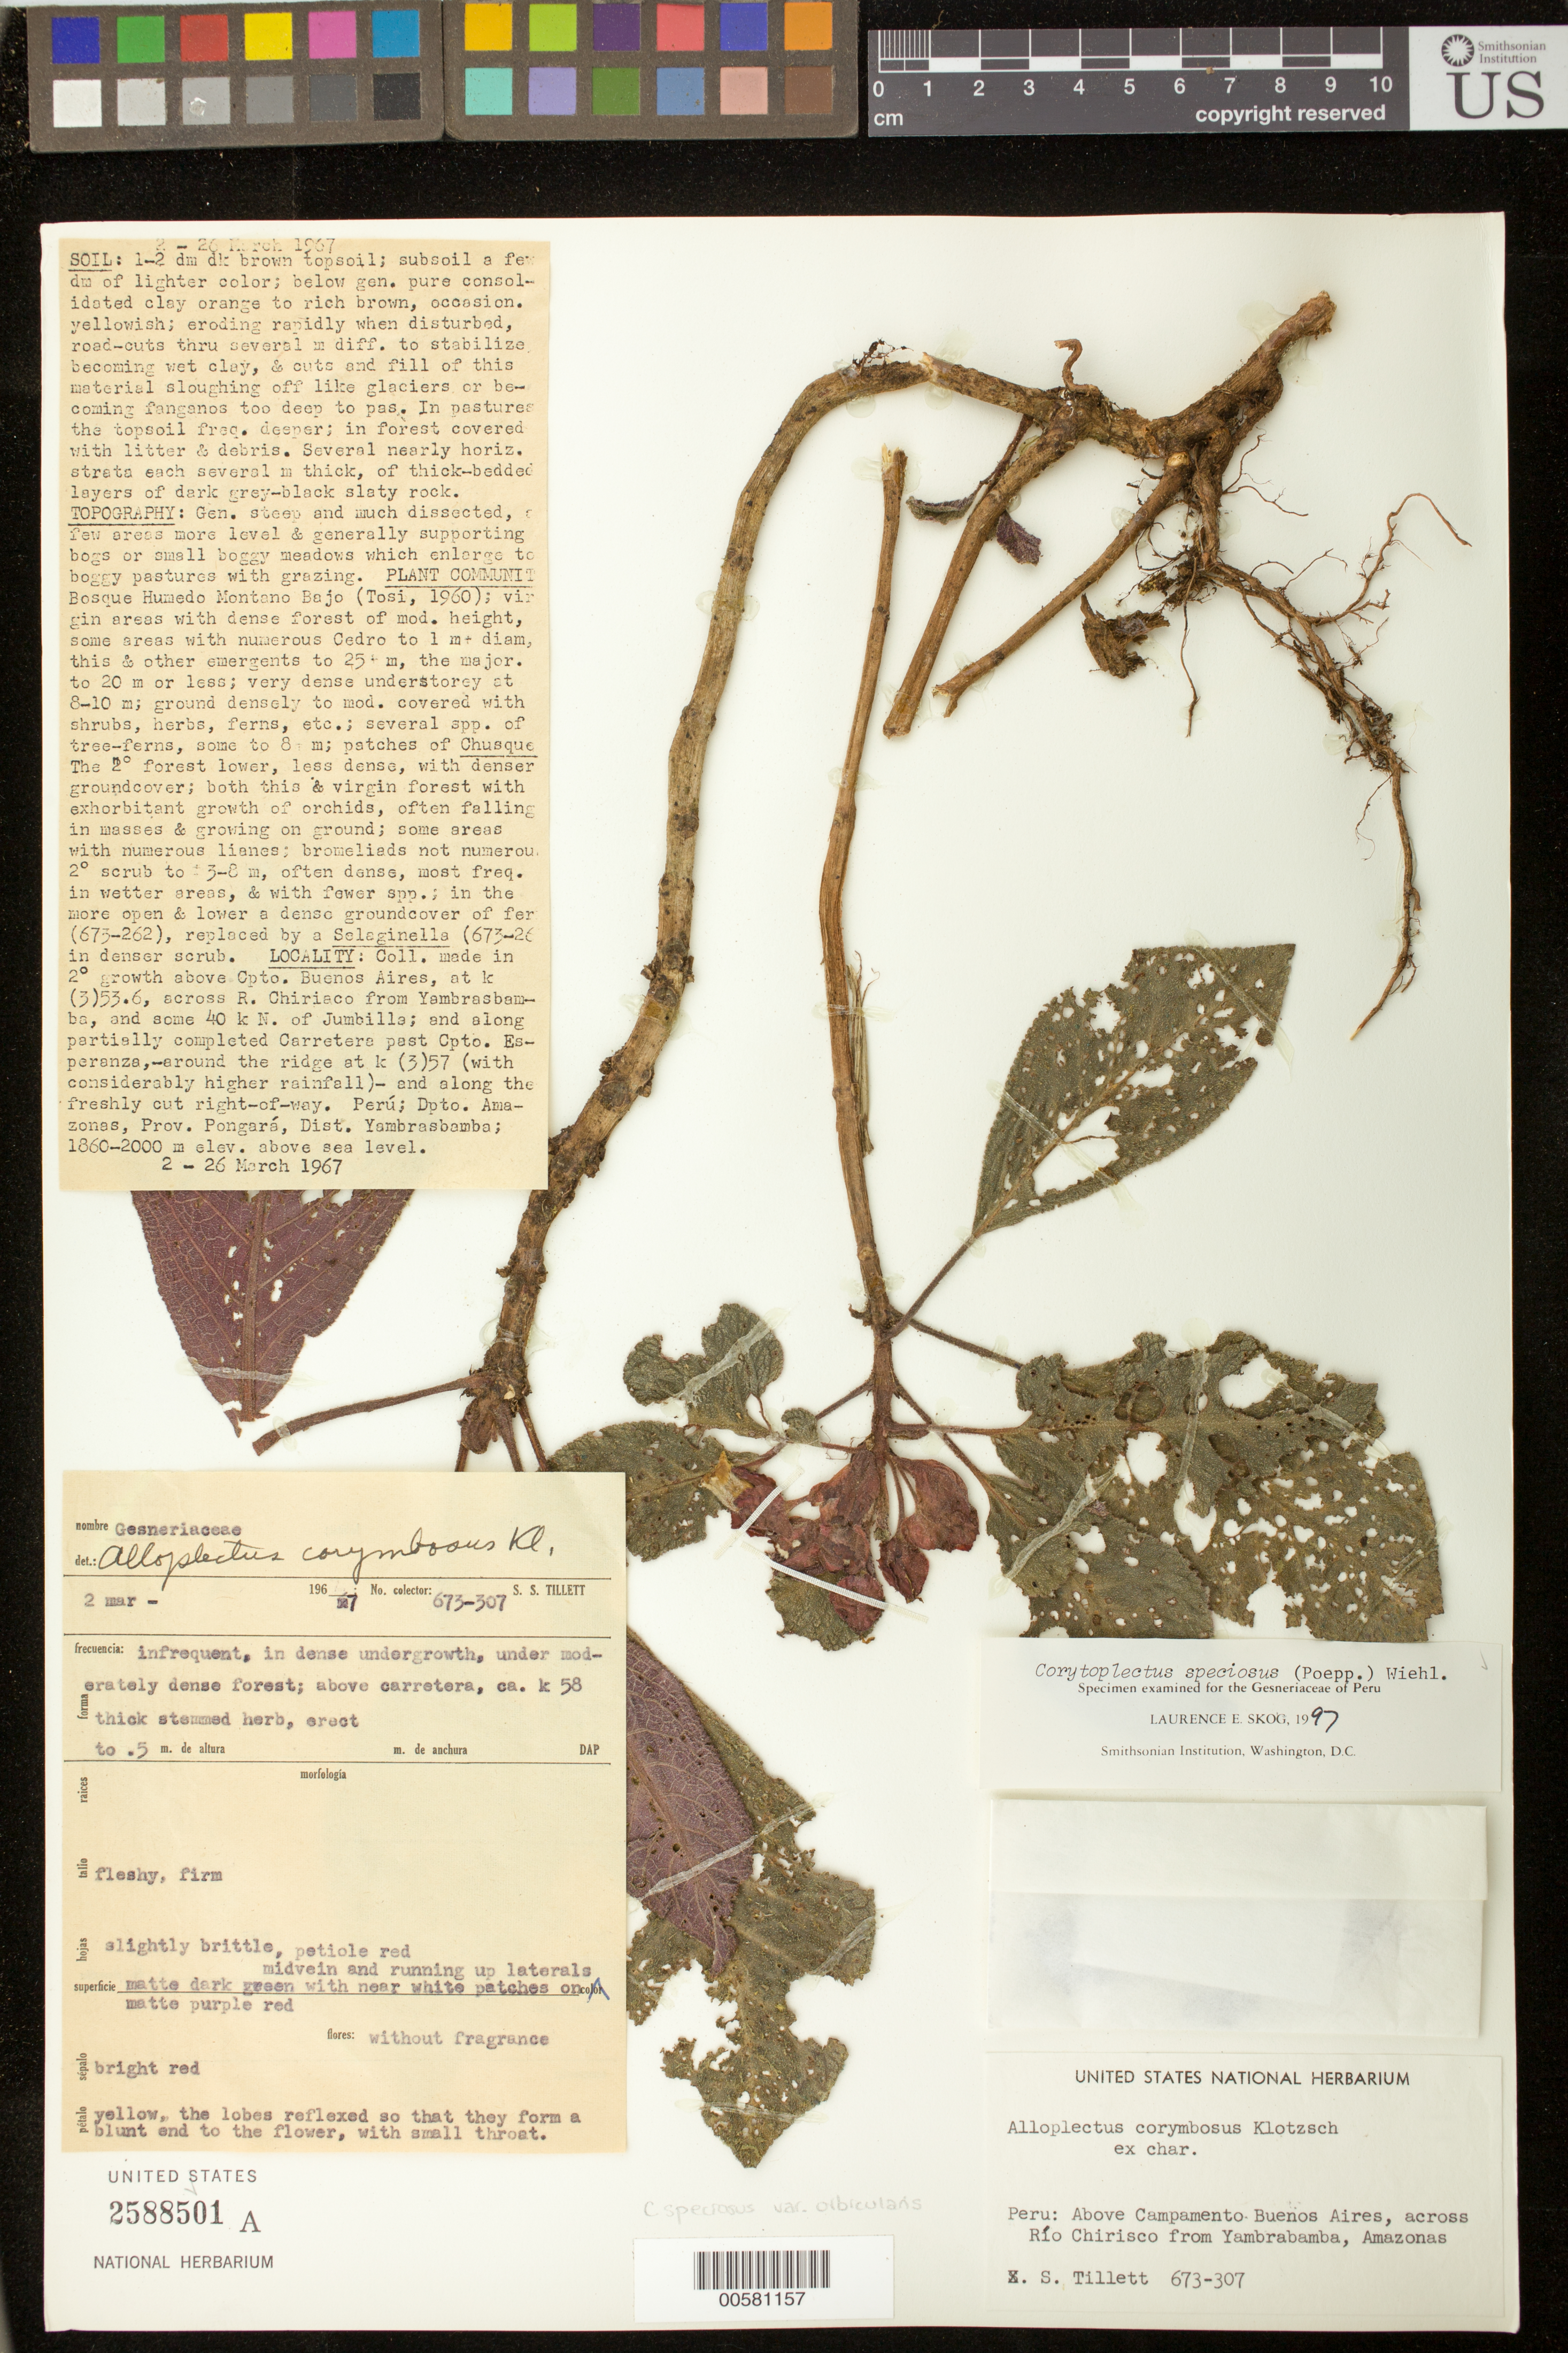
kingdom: Plantae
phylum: Tracheophyta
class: Magnoliopsida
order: Lamiales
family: Gesneriaceae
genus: Corytoplectus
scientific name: Corytoplectus speciosus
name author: (Poepp.) Wiehler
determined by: Skog, Laurence E.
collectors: S. S. Tillett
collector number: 673 -307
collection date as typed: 2-26 Mar 1967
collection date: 1967-03-02/1967-03-26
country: Peru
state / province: Amazonas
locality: Prov. Pongara, Dist. Yambrasbamba; above Campamento Buenos Aires, across Río Chirisco from Yambrabamba, ca. km 58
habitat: Bosque húmedo montano bajo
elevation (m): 1860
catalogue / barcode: US 2588501A